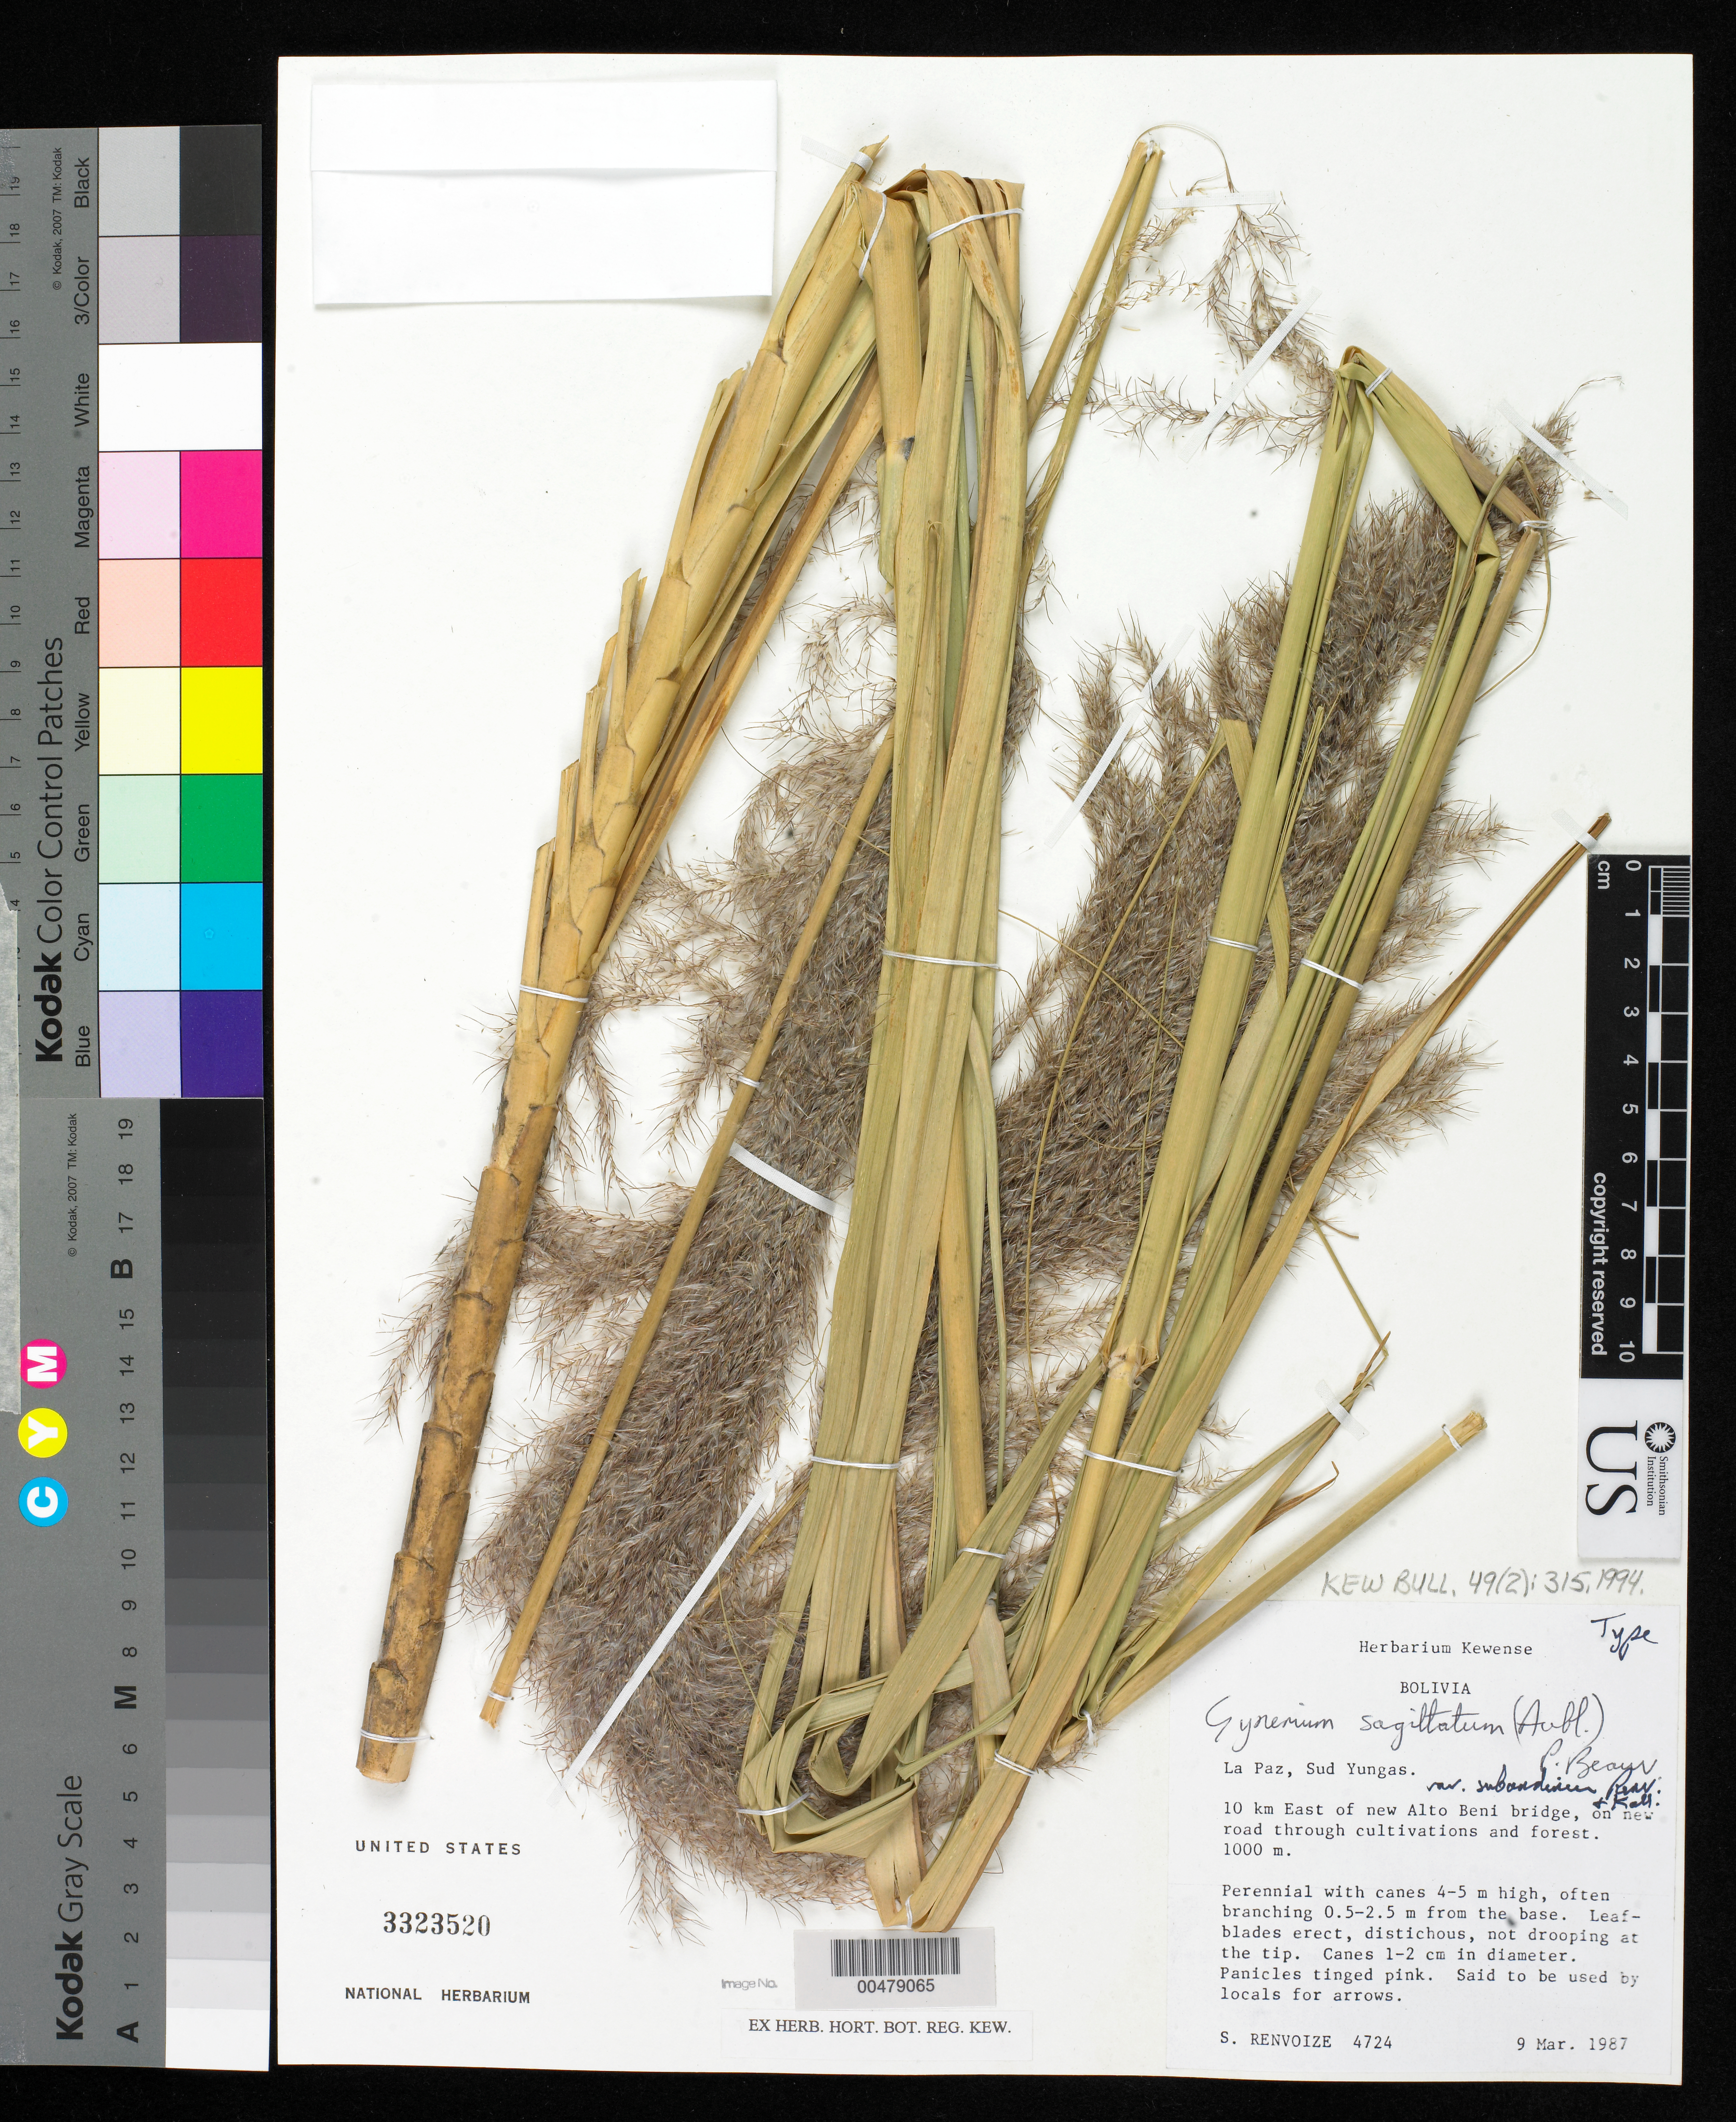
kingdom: Plantae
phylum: Tracheophyta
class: Liliopsida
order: Poales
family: Poaceae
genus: Gynerium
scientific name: Gynerium sagittatum var. subandinum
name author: Renvoize & Kalliola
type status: Isotype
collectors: S. A. Renvoize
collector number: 4724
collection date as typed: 09 Mar 1987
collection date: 1987-03-09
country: Bolivia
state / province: La Paz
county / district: Sud Yungas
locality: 10 km E of new Alto Beni bridge.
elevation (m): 1000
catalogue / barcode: US 3323520